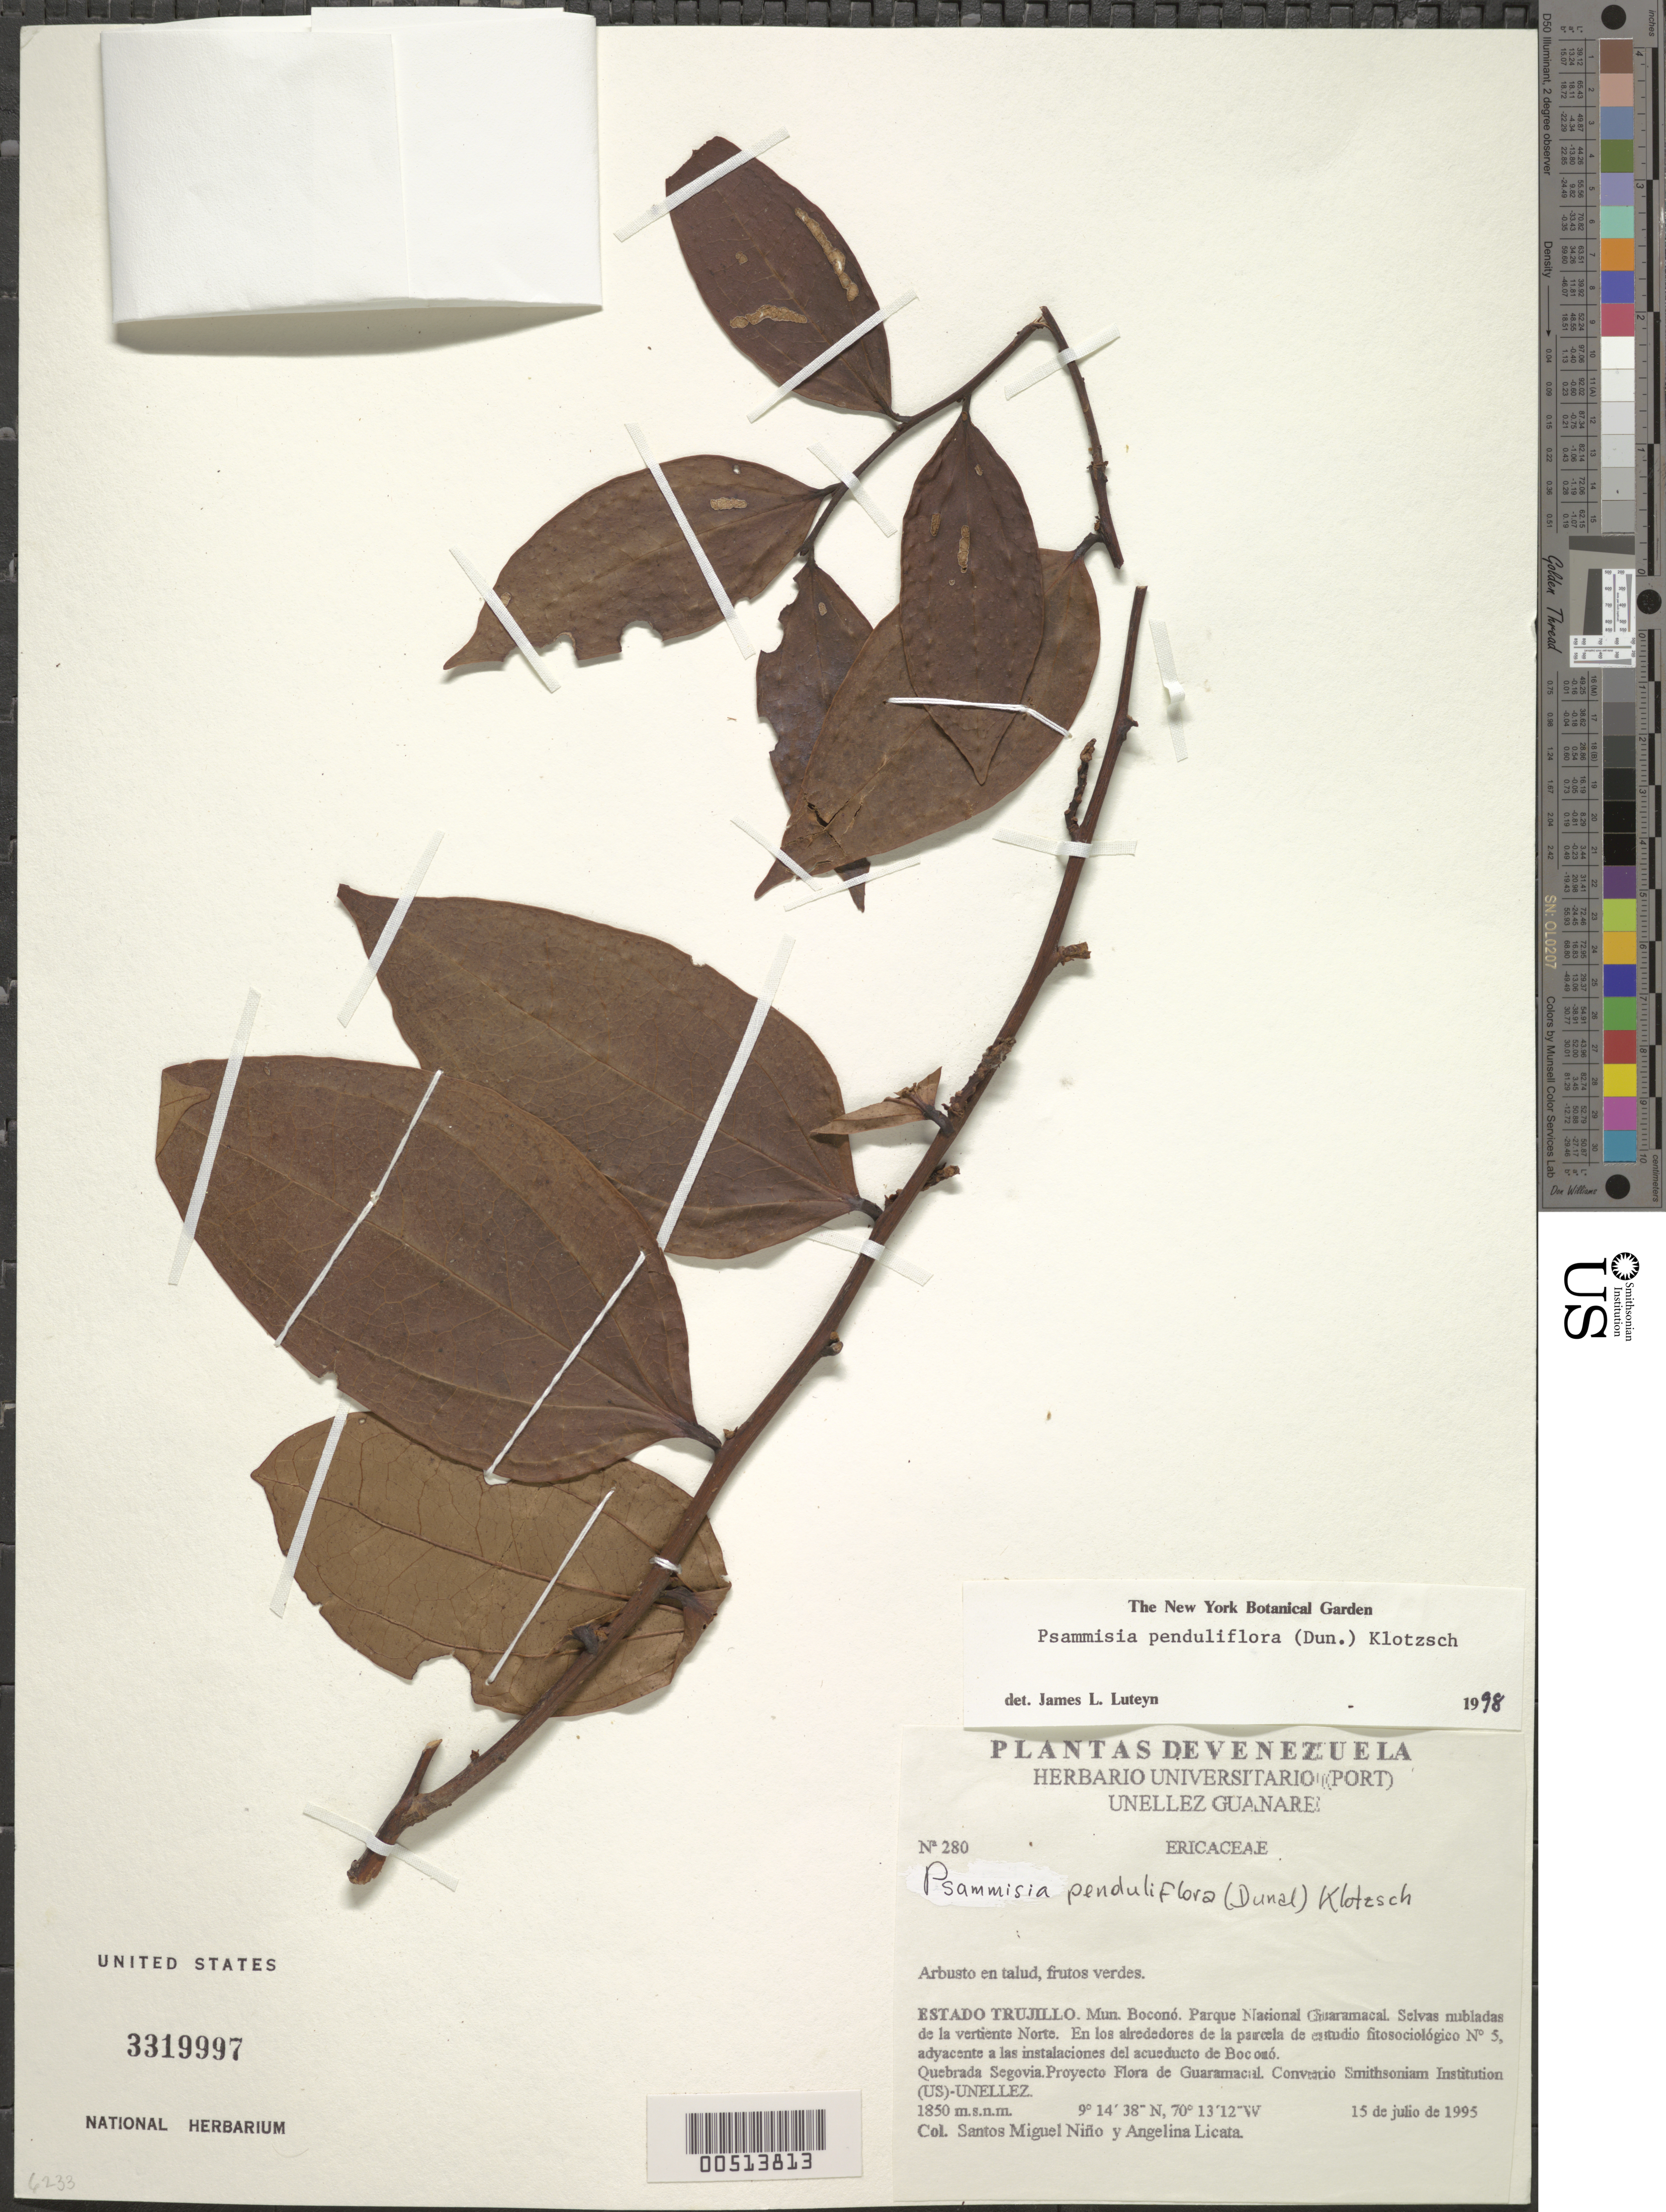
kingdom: Plantae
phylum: Tracheophyta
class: Magnoliopsida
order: Ericales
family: Ericaceae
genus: Psammisia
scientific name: Psammisia penduliflora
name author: (Dunal) Klotzsch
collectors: S. M. Niño & A. Licata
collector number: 280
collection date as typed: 15 Jul 1995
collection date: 1995-07-15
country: Venezuela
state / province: Trujillo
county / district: Boconó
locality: Parque Nacional Guaramacal, vertiente N, adyacente a las instalaciones del acueducto de Boconó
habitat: Selvas nubladas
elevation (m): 1850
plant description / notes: PORT, US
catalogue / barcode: US 3319997